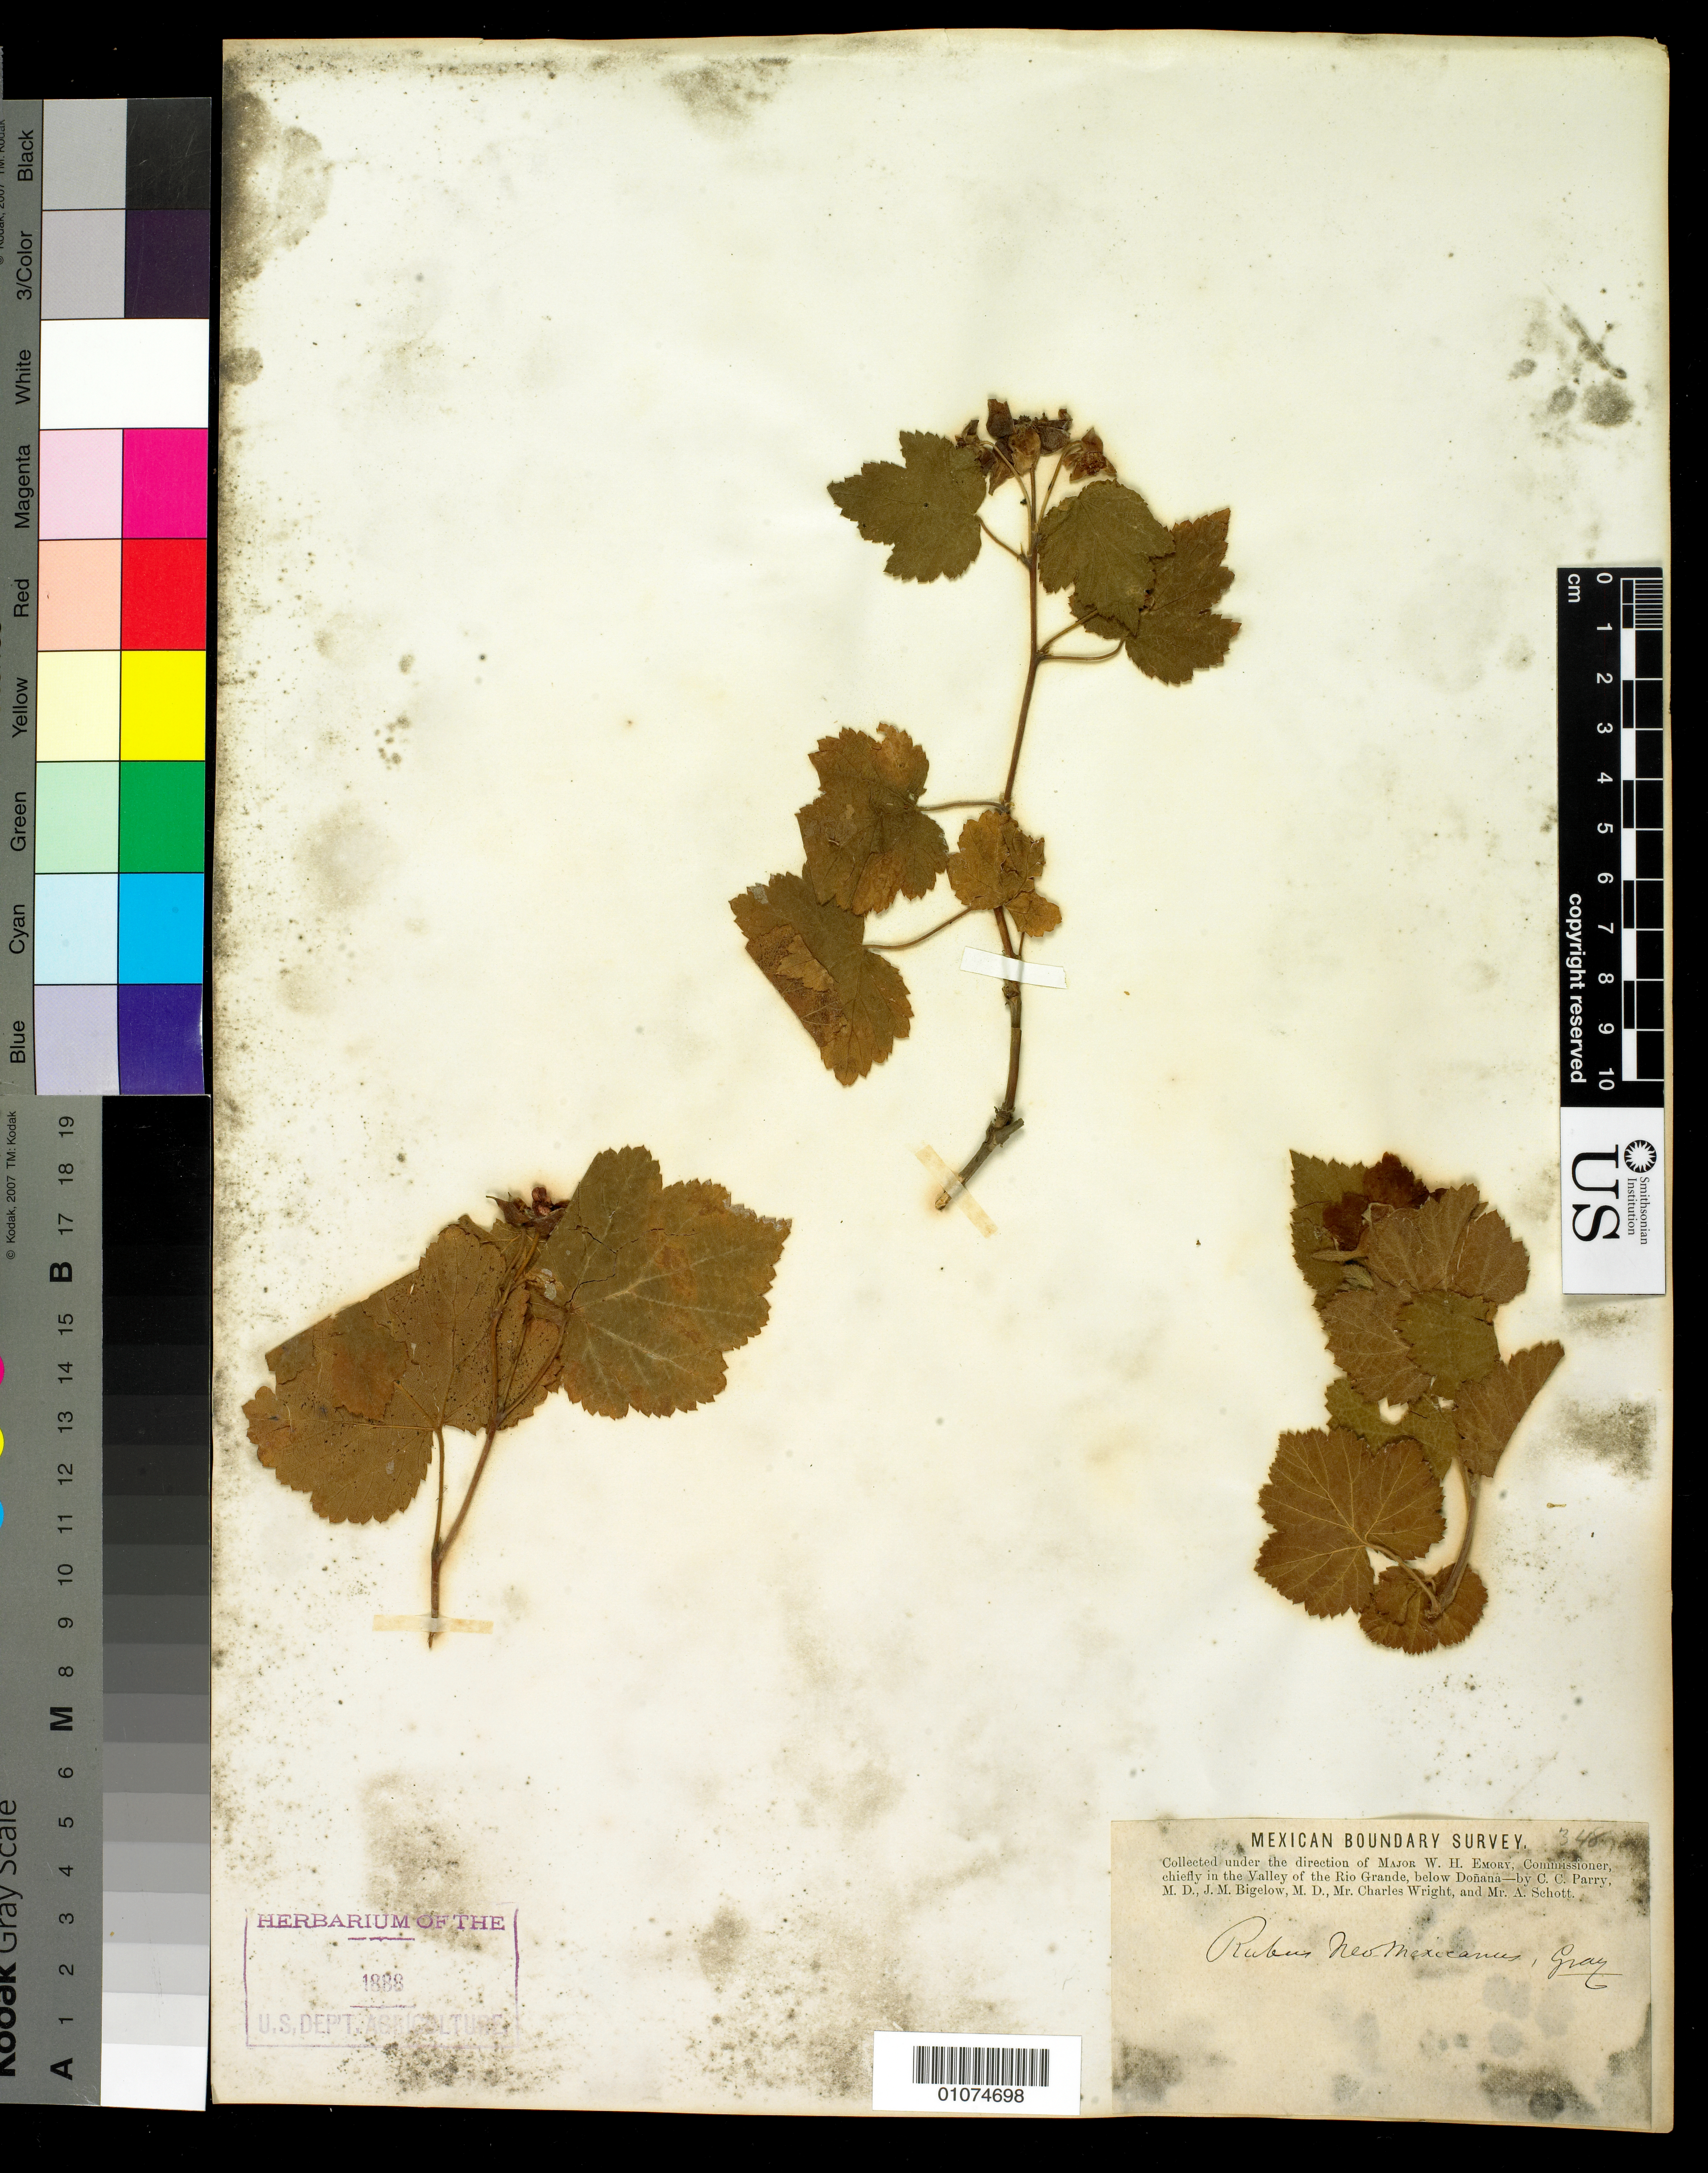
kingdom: Plantae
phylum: Tracheophyta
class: Magnoliopsida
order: Rosales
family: Rosaceae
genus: Rubus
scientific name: Rubus neomexicanus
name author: A. Gray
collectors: C. C. Parry, J. M. Bigelow & C. Wright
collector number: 346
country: United States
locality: Valley of the Rio Grande below Donana